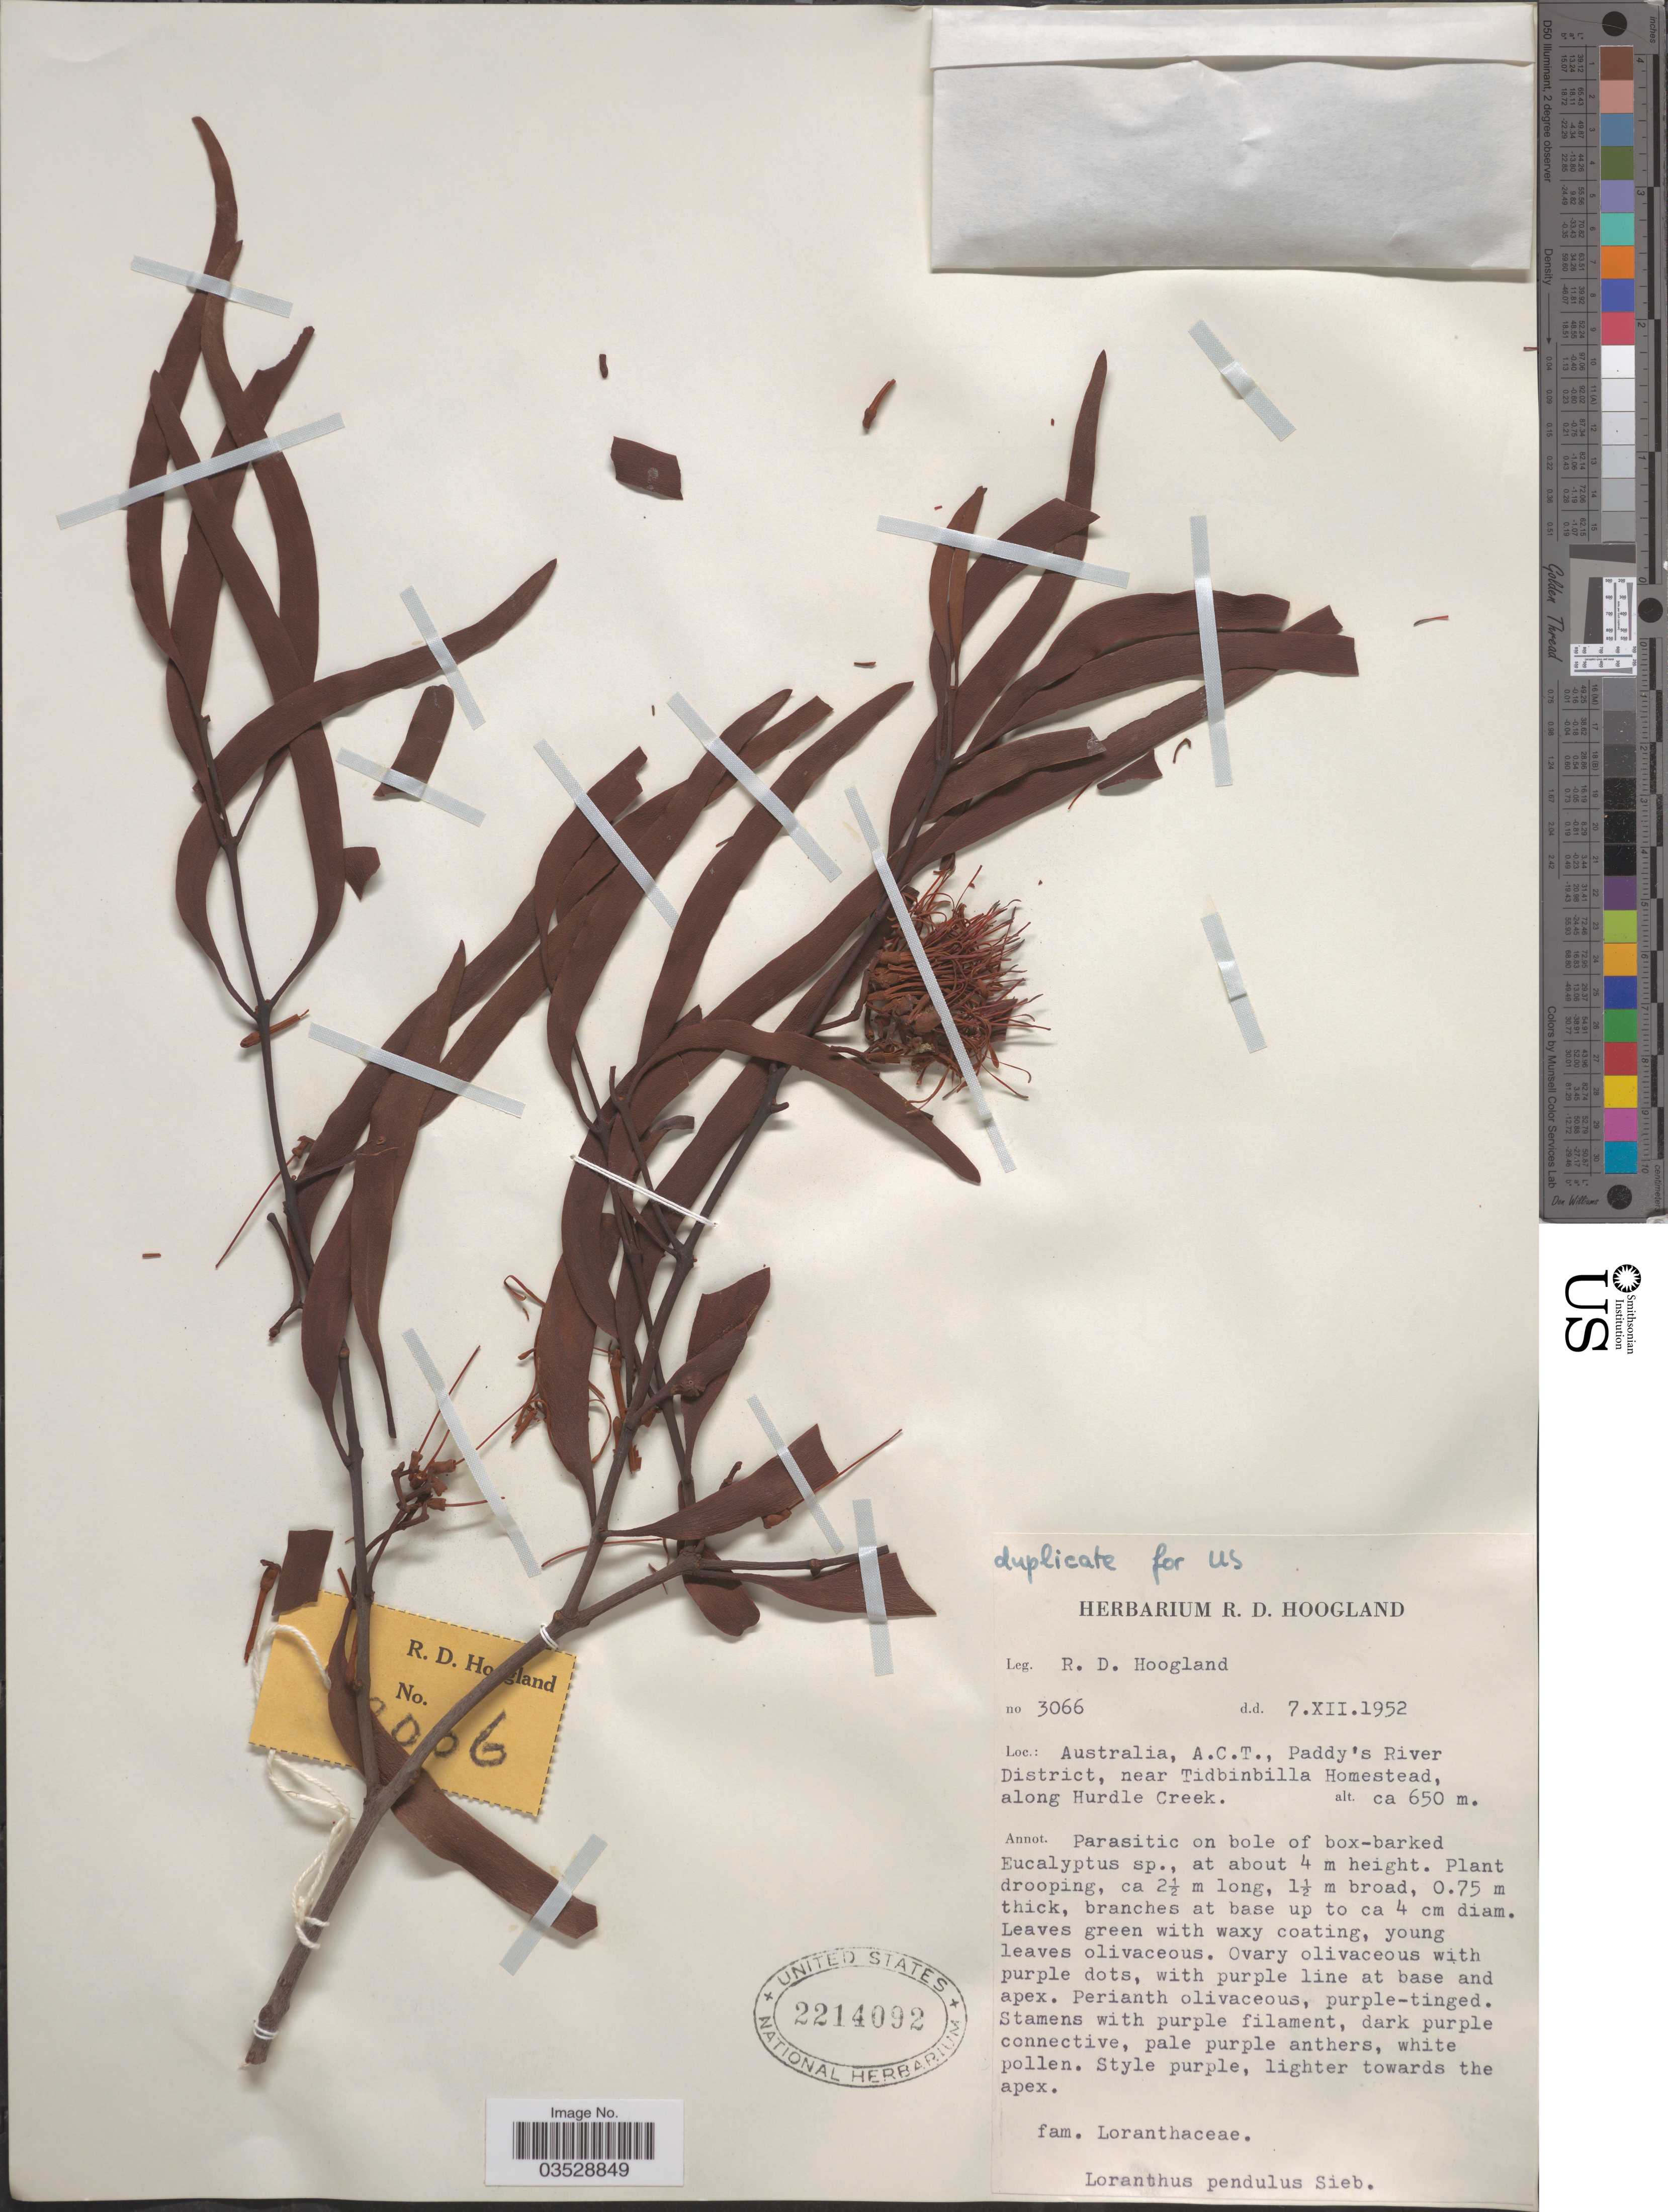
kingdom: Plantae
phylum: Tracheophyta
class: Magnoliopsida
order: Santalales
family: Loranthaceae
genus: Amyema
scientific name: Amyema sp.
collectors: R. D. Hoogland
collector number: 3066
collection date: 1952-12-07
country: Australia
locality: A.C.T., Paddy's River District, near Tidbinbilla Homestead, along Hurdle Creek.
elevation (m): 650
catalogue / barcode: US 2214092